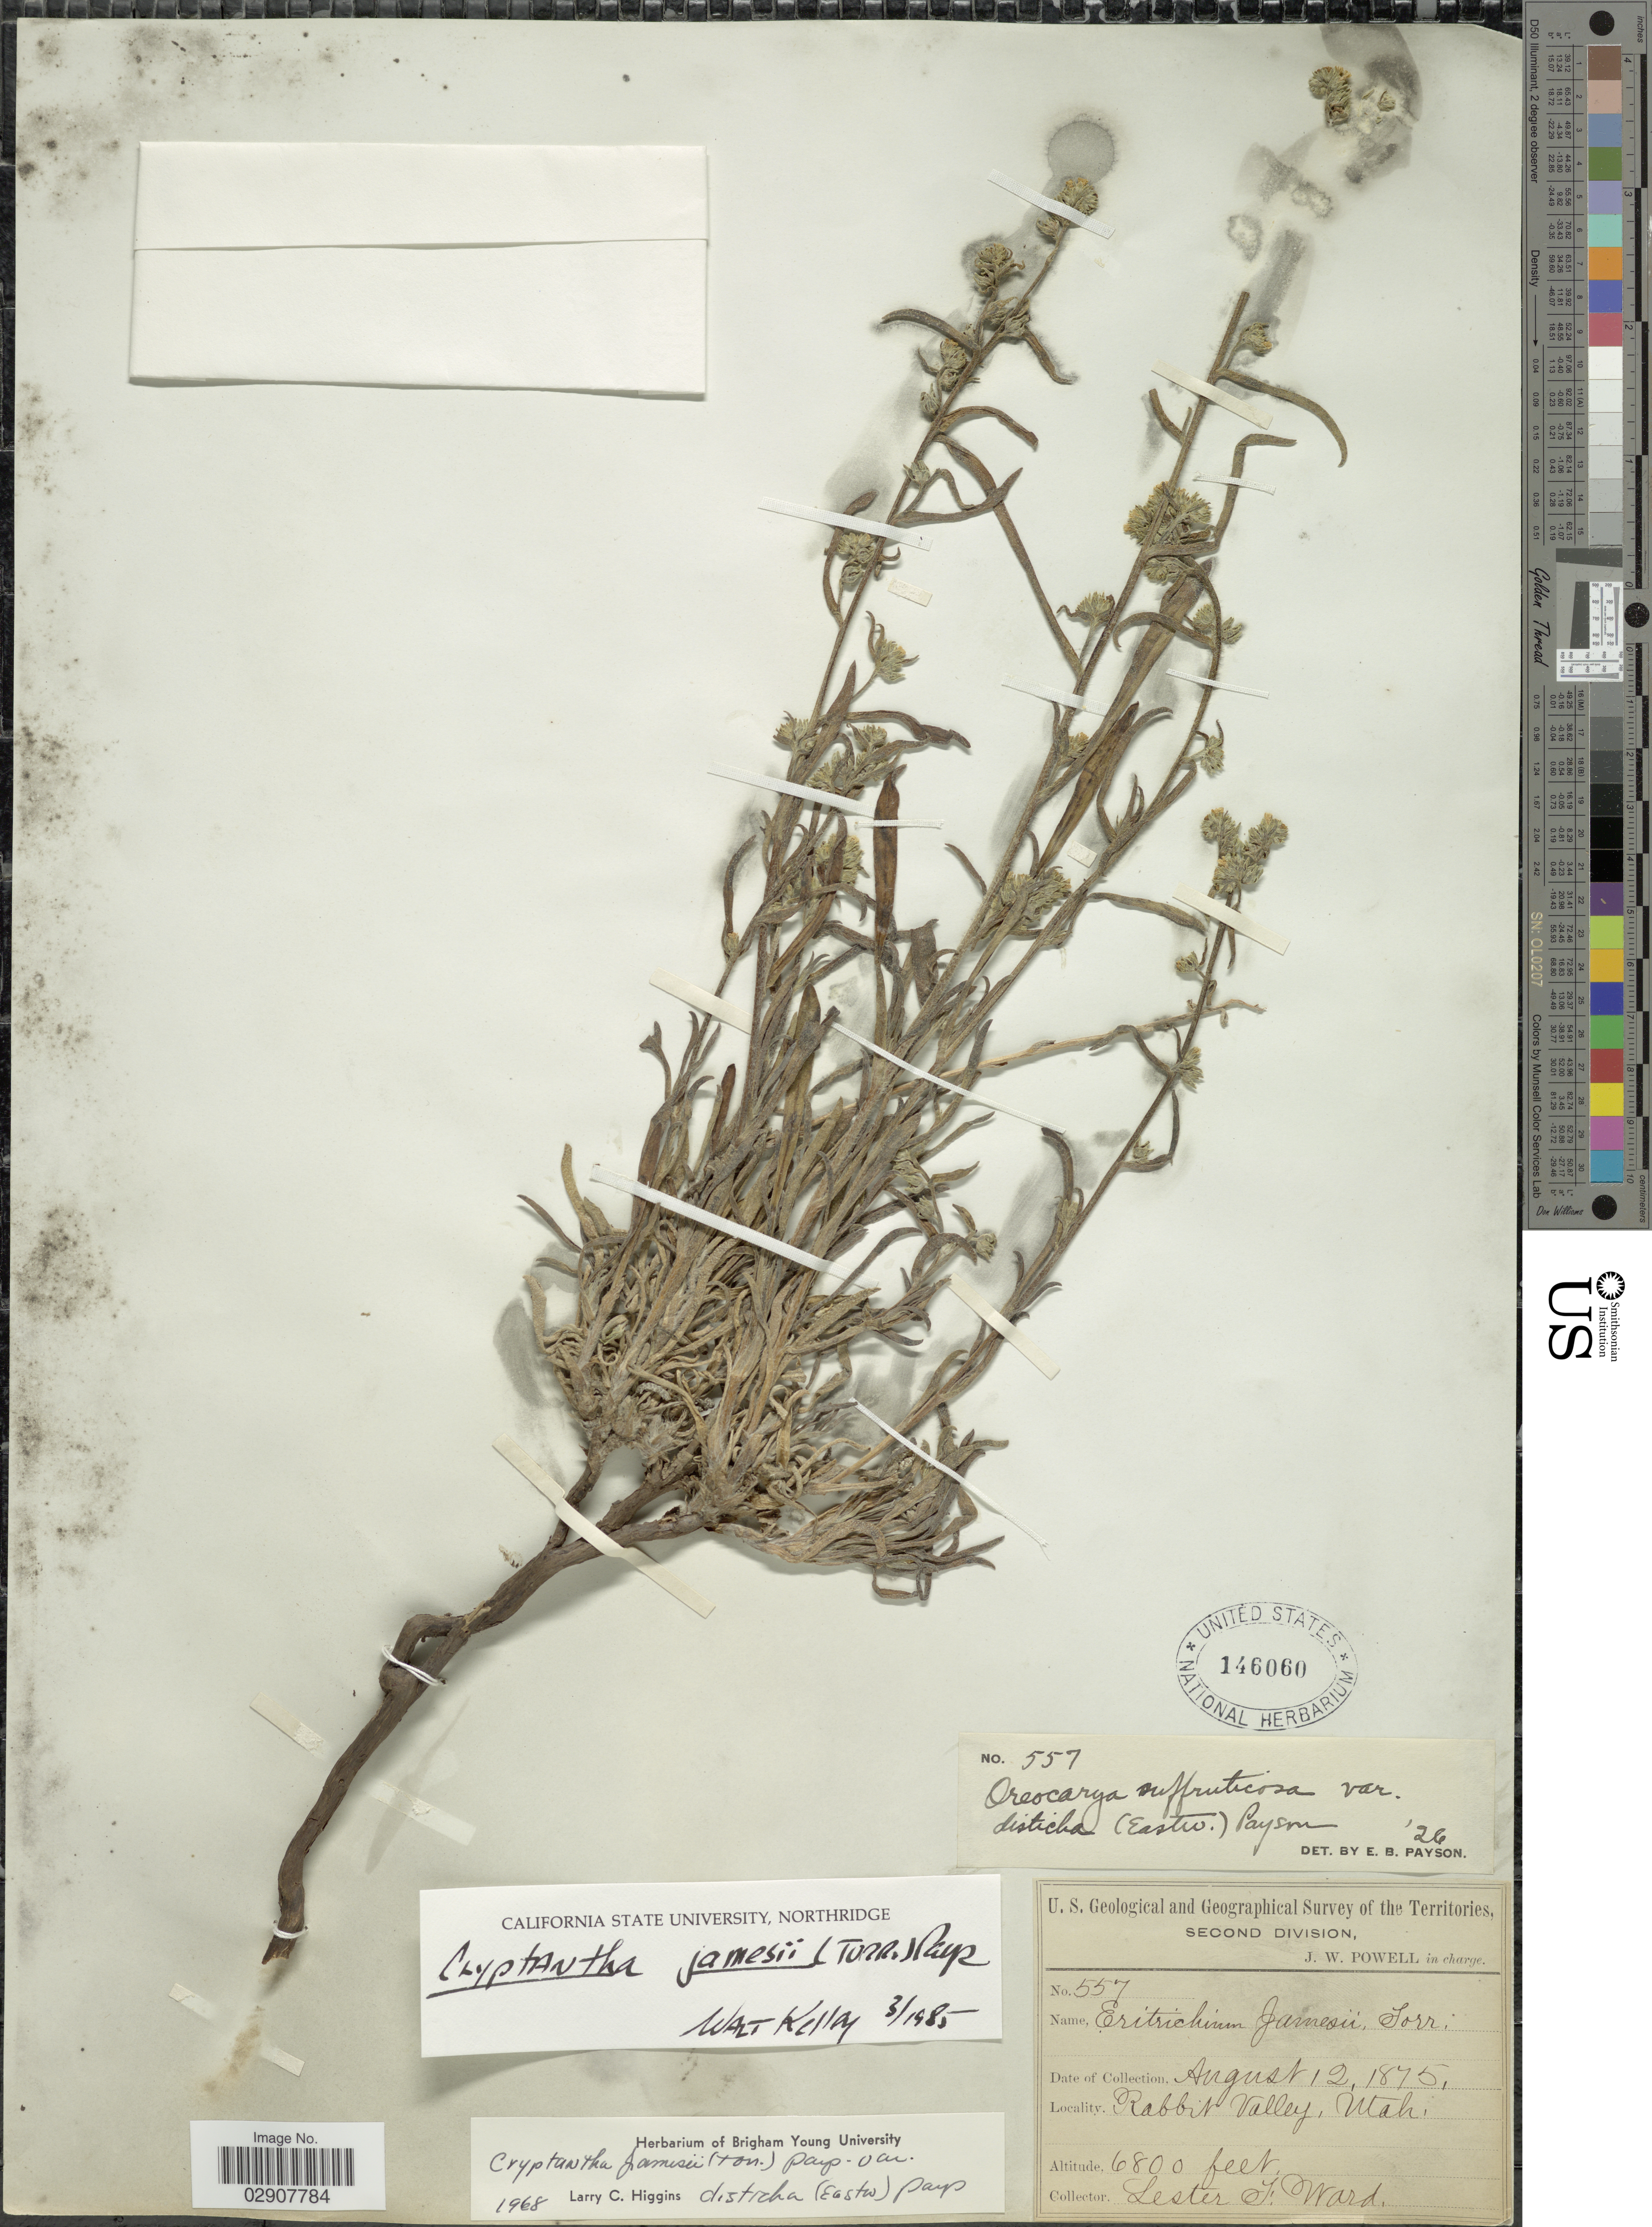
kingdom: Plantae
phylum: Tracheophyta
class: Magnoliopsida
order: Boraginales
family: Boraginaceae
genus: Cryptantha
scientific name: Cryptantha jamesii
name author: (Torr.) Payson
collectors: L. F. Ward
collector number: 557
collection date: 1875-08-12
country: United States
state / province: Utah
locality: Rabbit Valley, Utah.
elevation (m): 2073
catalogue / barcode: US 146060